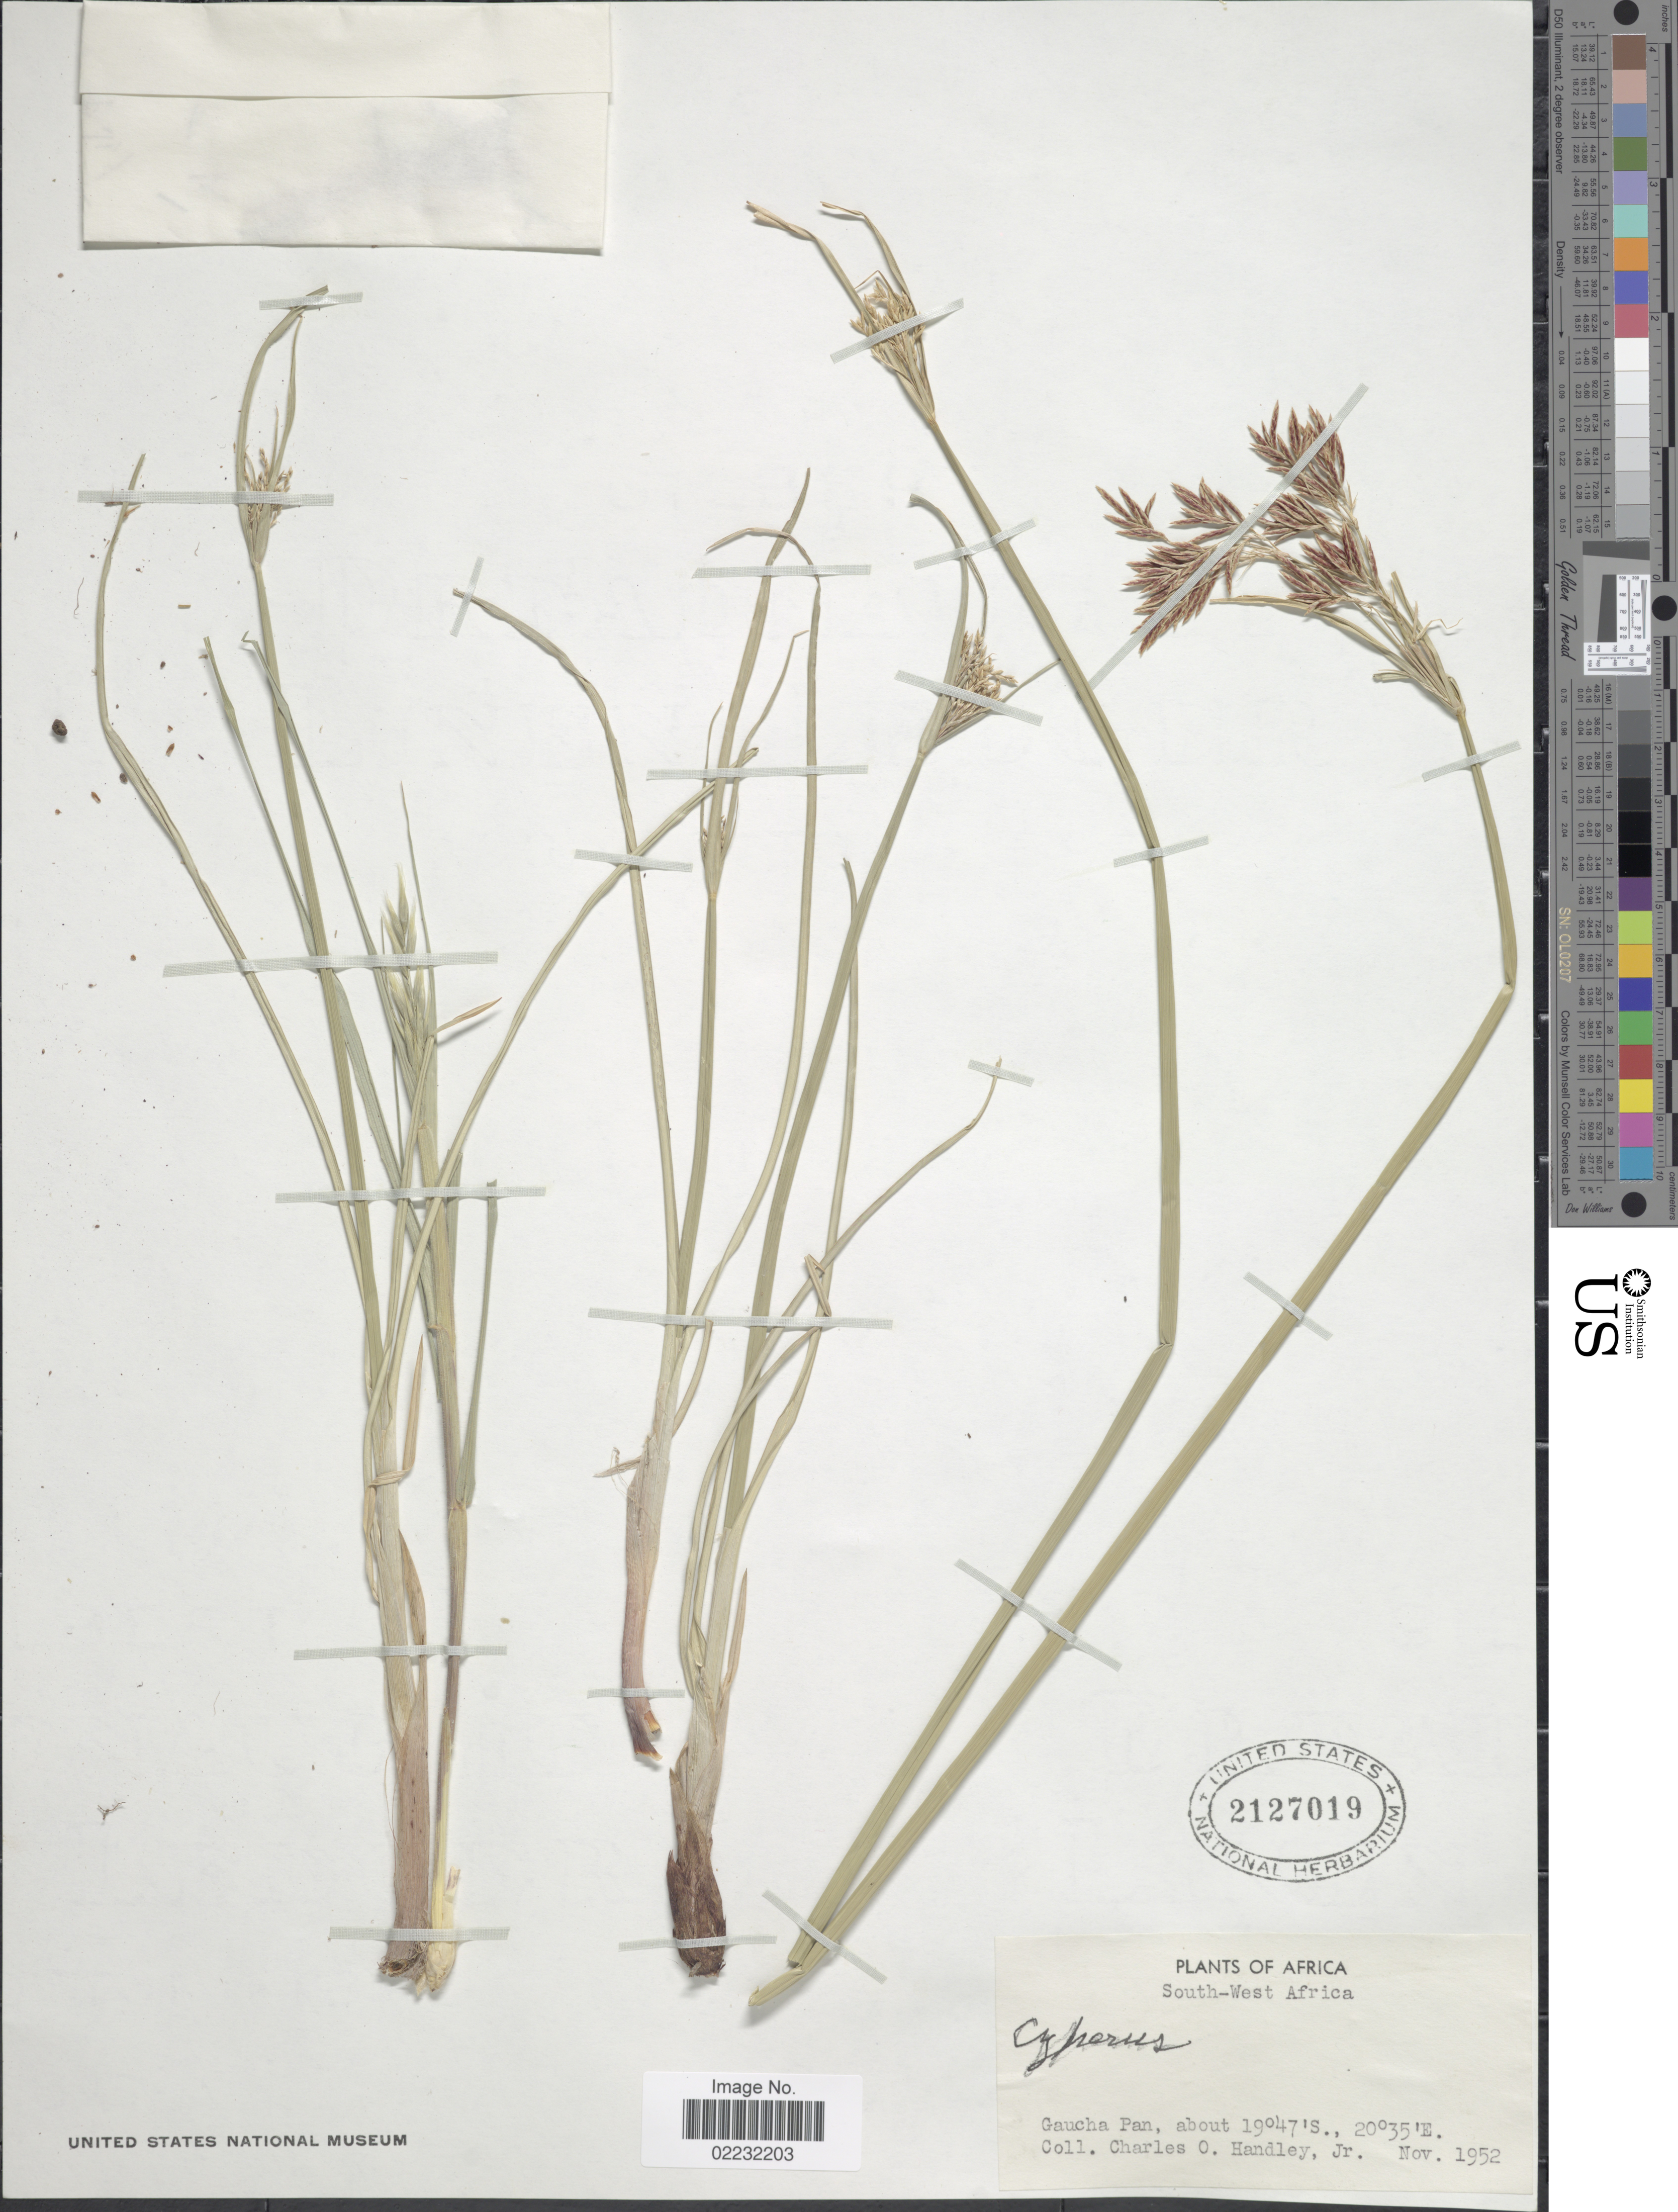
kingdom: Plantae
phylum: Tracheophyta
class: Liliopsida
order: Poales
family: Cyperaceae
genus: Cyperus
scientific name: Cyperus sp.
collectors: C. Handley Jr.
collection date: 1952-11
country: Namibia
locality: South-West Africa, Gaucha Pan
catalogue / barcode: US 2127019